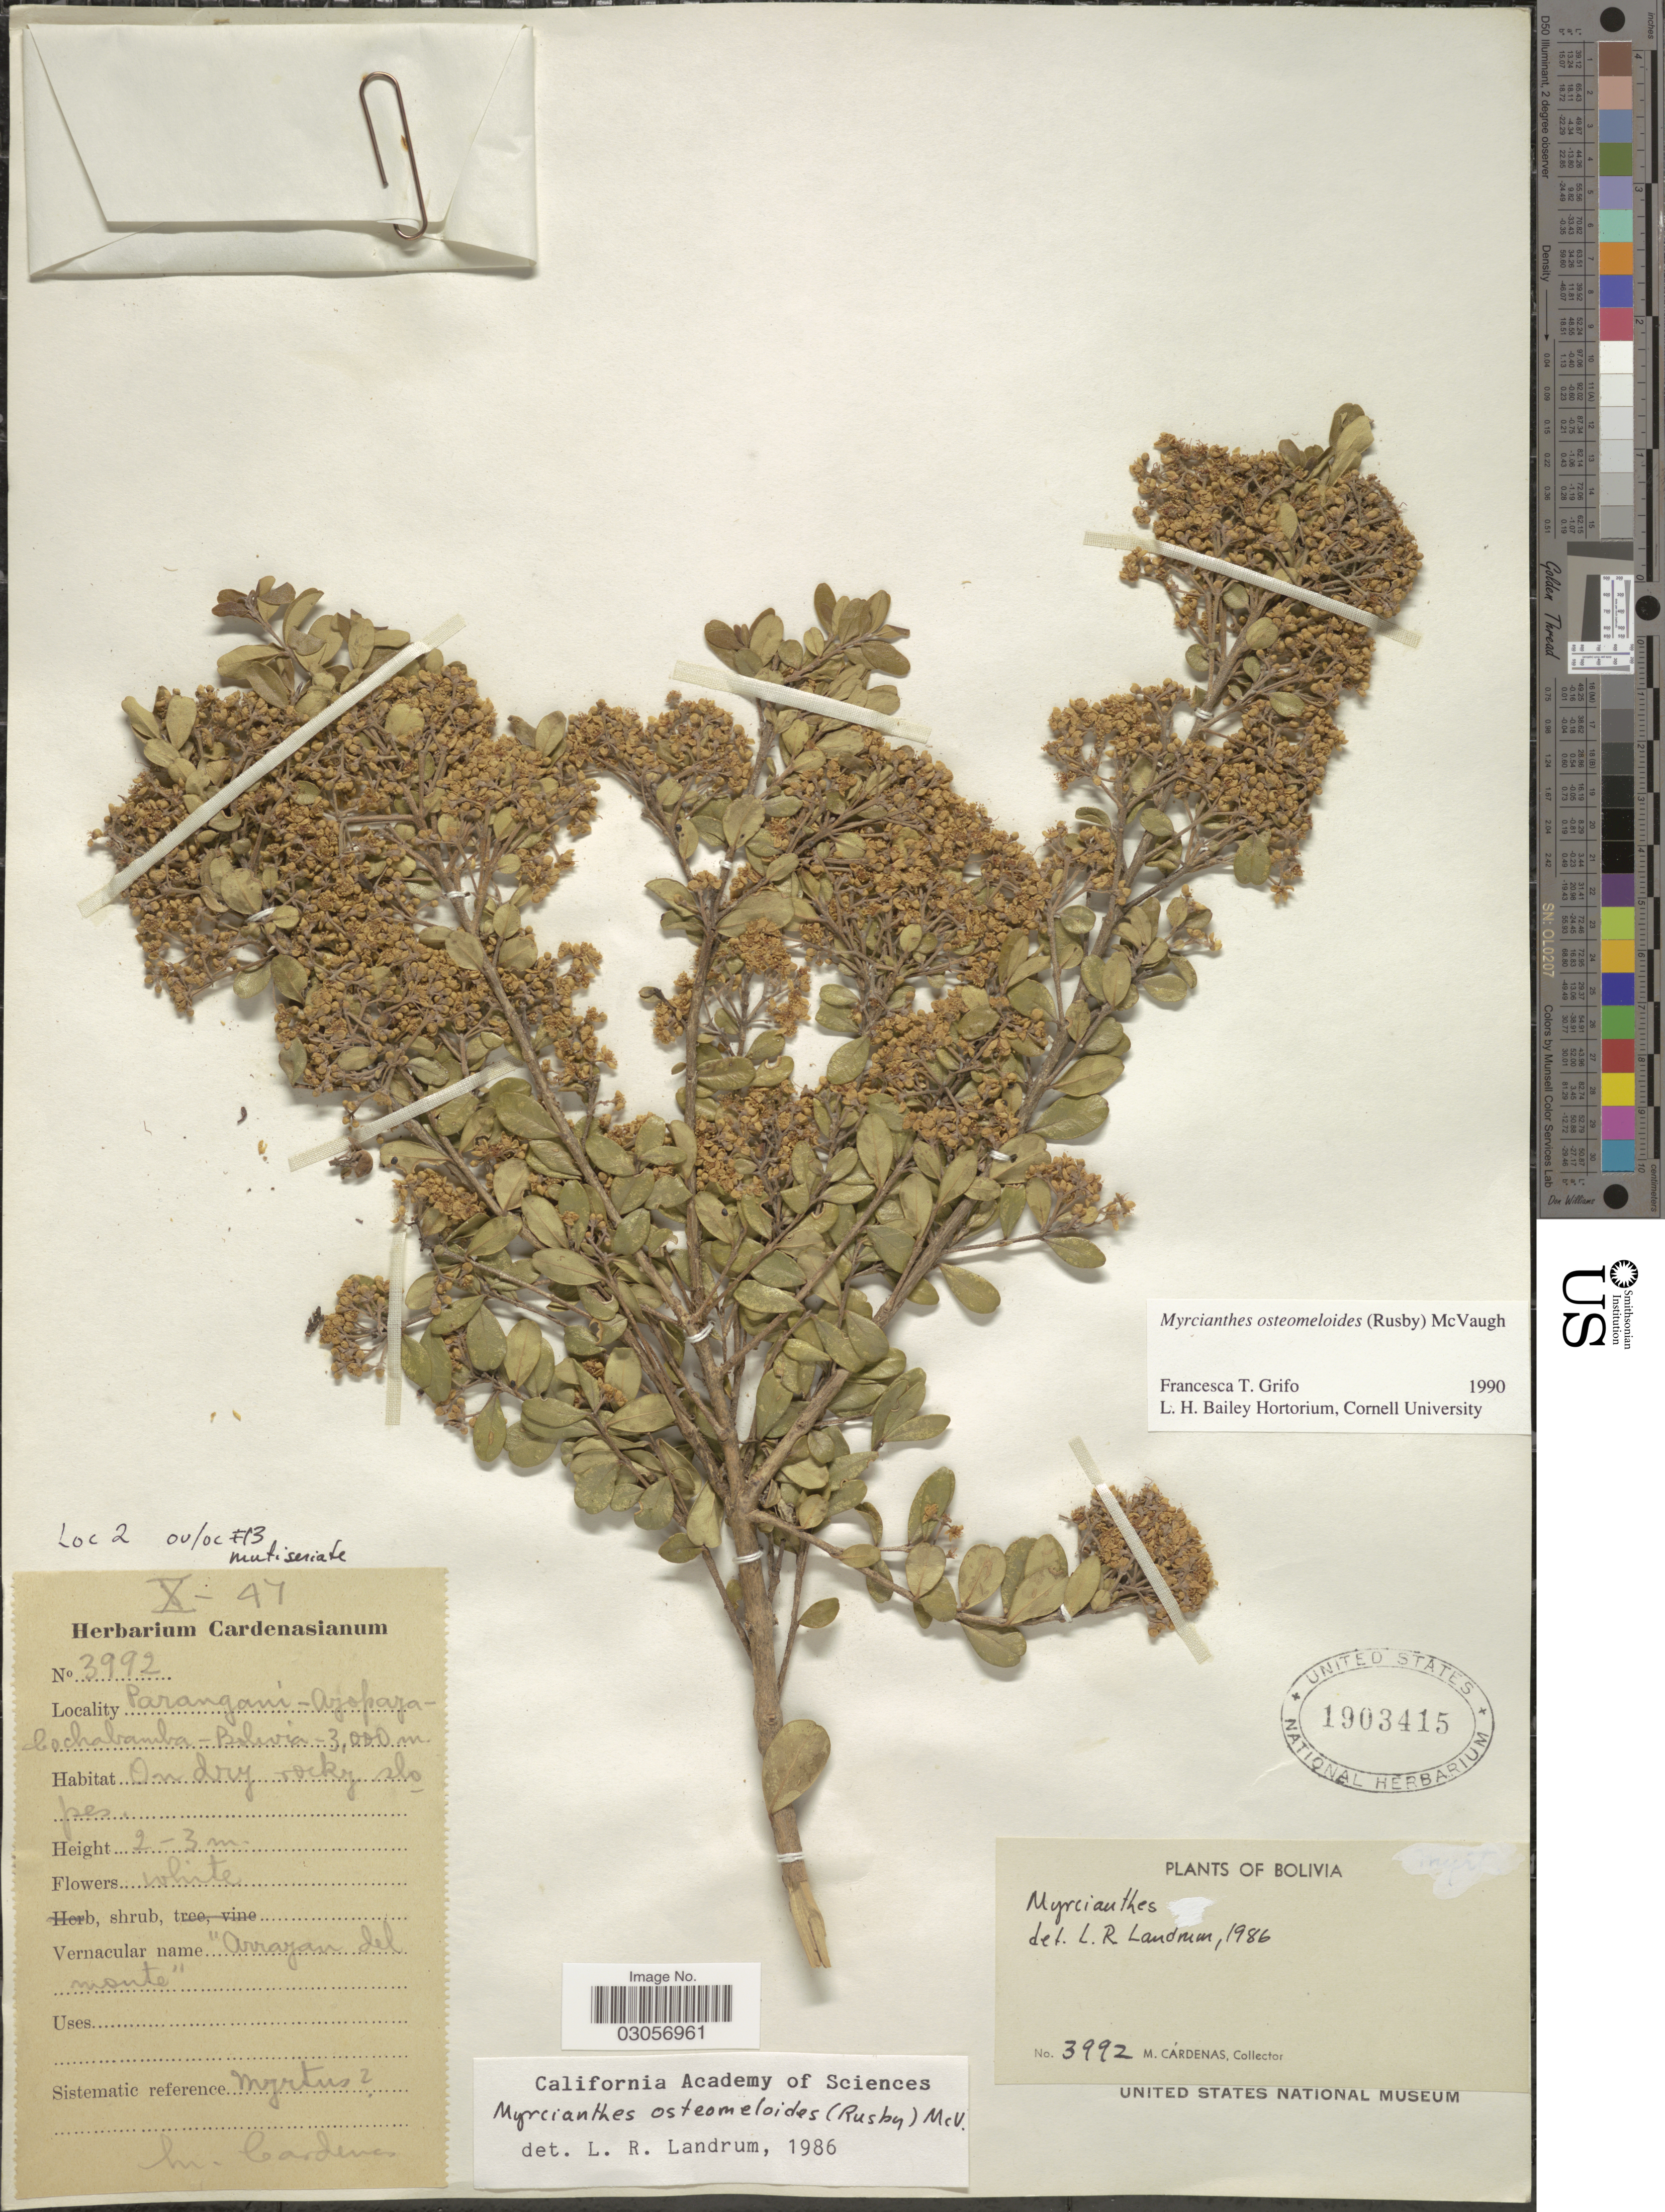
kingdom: Plantae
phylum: Tracheophyta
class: Magnoliopsida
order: Myrtales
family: Myrtaceae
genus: Myrcianthes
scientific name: Myrcianthes osteomeloides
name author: (Rusby) McVaugh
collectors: M. Cárdenas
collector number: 3992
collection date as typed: Transcribed d/m/y: /10/47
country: Bolivia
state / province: Cochabamba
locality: Parangani - Ayopaya.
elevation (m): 3000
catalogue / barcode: US 1903415